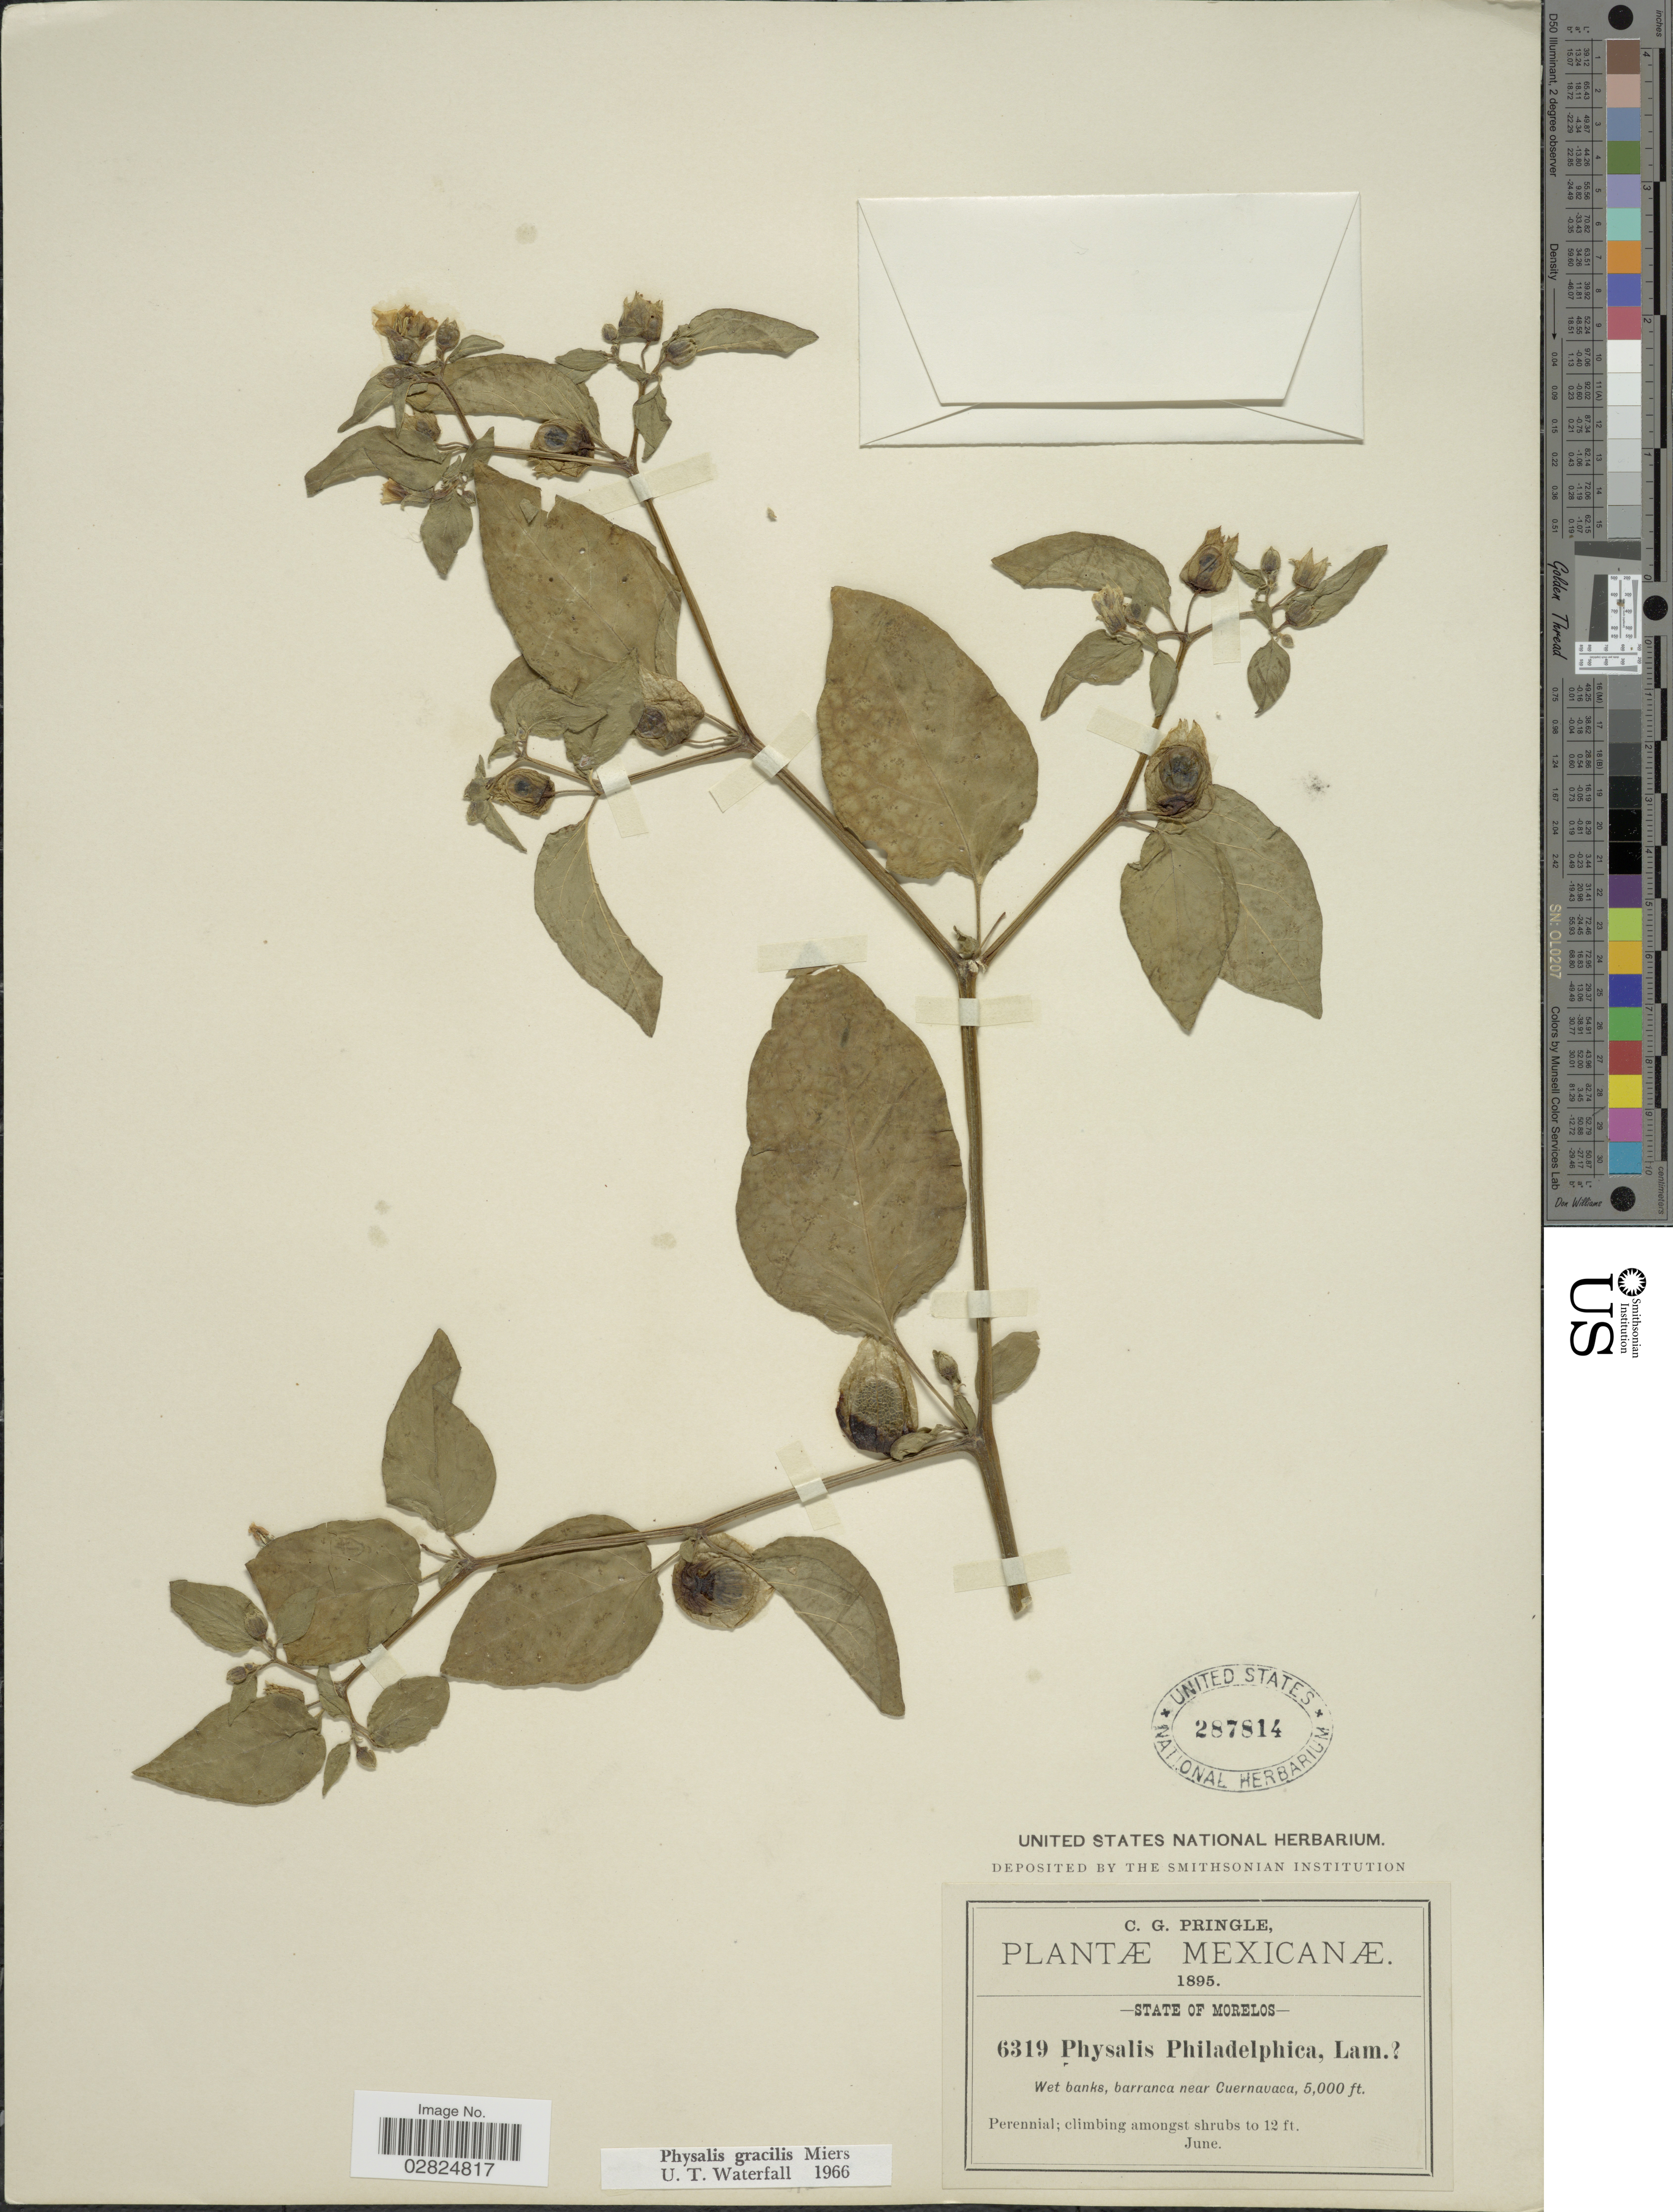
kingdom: Plantae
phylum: Tracheophyta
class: Magnoliopsida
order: Solanales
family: Solanaceae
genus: Physalis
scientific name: Physalis gracilis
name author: Miers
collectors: C. G. Pringle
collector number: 6319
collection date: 1895-06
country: Mexico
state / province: Morelos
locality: Wet banks, barranca near Cuernavaca.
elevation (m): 1524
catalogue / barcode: US 287814